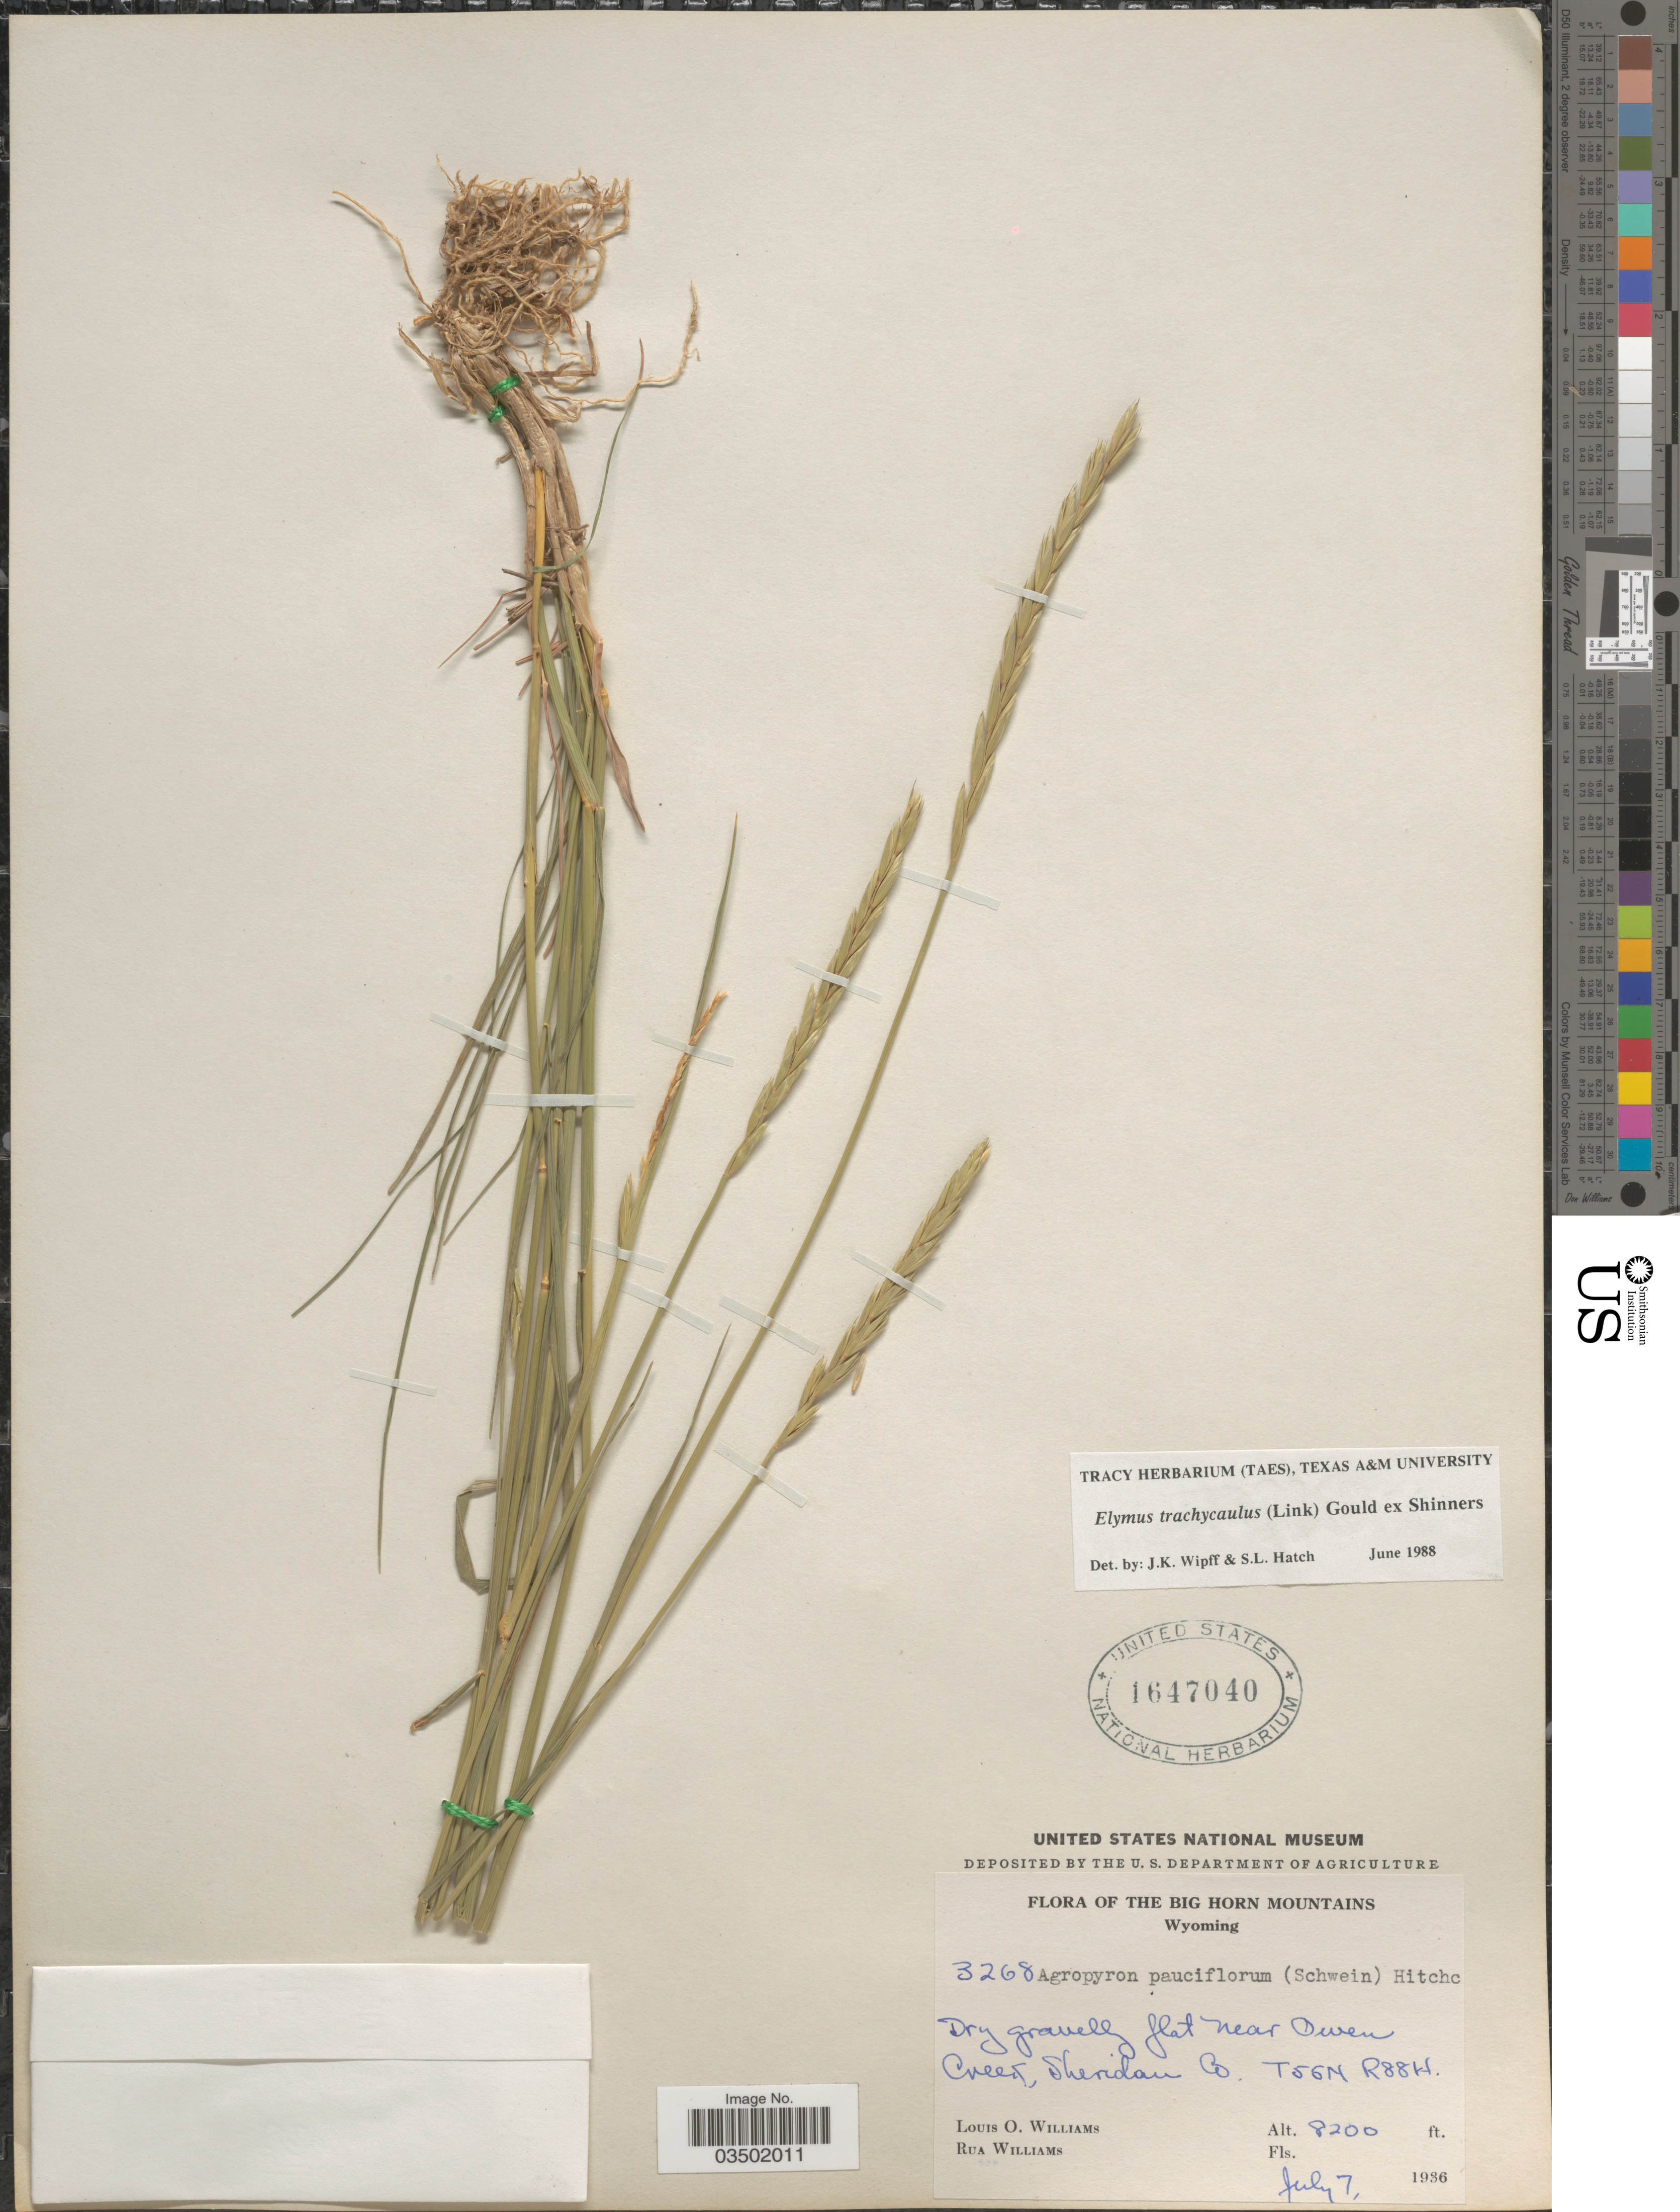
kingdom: Plantae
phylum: Tracheophyta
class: Liliopsida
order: Poales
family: Poaceae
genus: Elymus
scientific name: Elymus trachycaulus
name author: (Link) Gould ex Shinners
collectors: L. O. Williams & R. P. Williams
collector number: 3268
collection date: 1936-07-07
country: United States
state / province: Wyoming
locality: The Big Horn Mountains. Dry gravelly flat near Owen Creek, Sheridan Co. T55N R88W.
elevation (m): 2499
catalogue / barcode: US 1647040